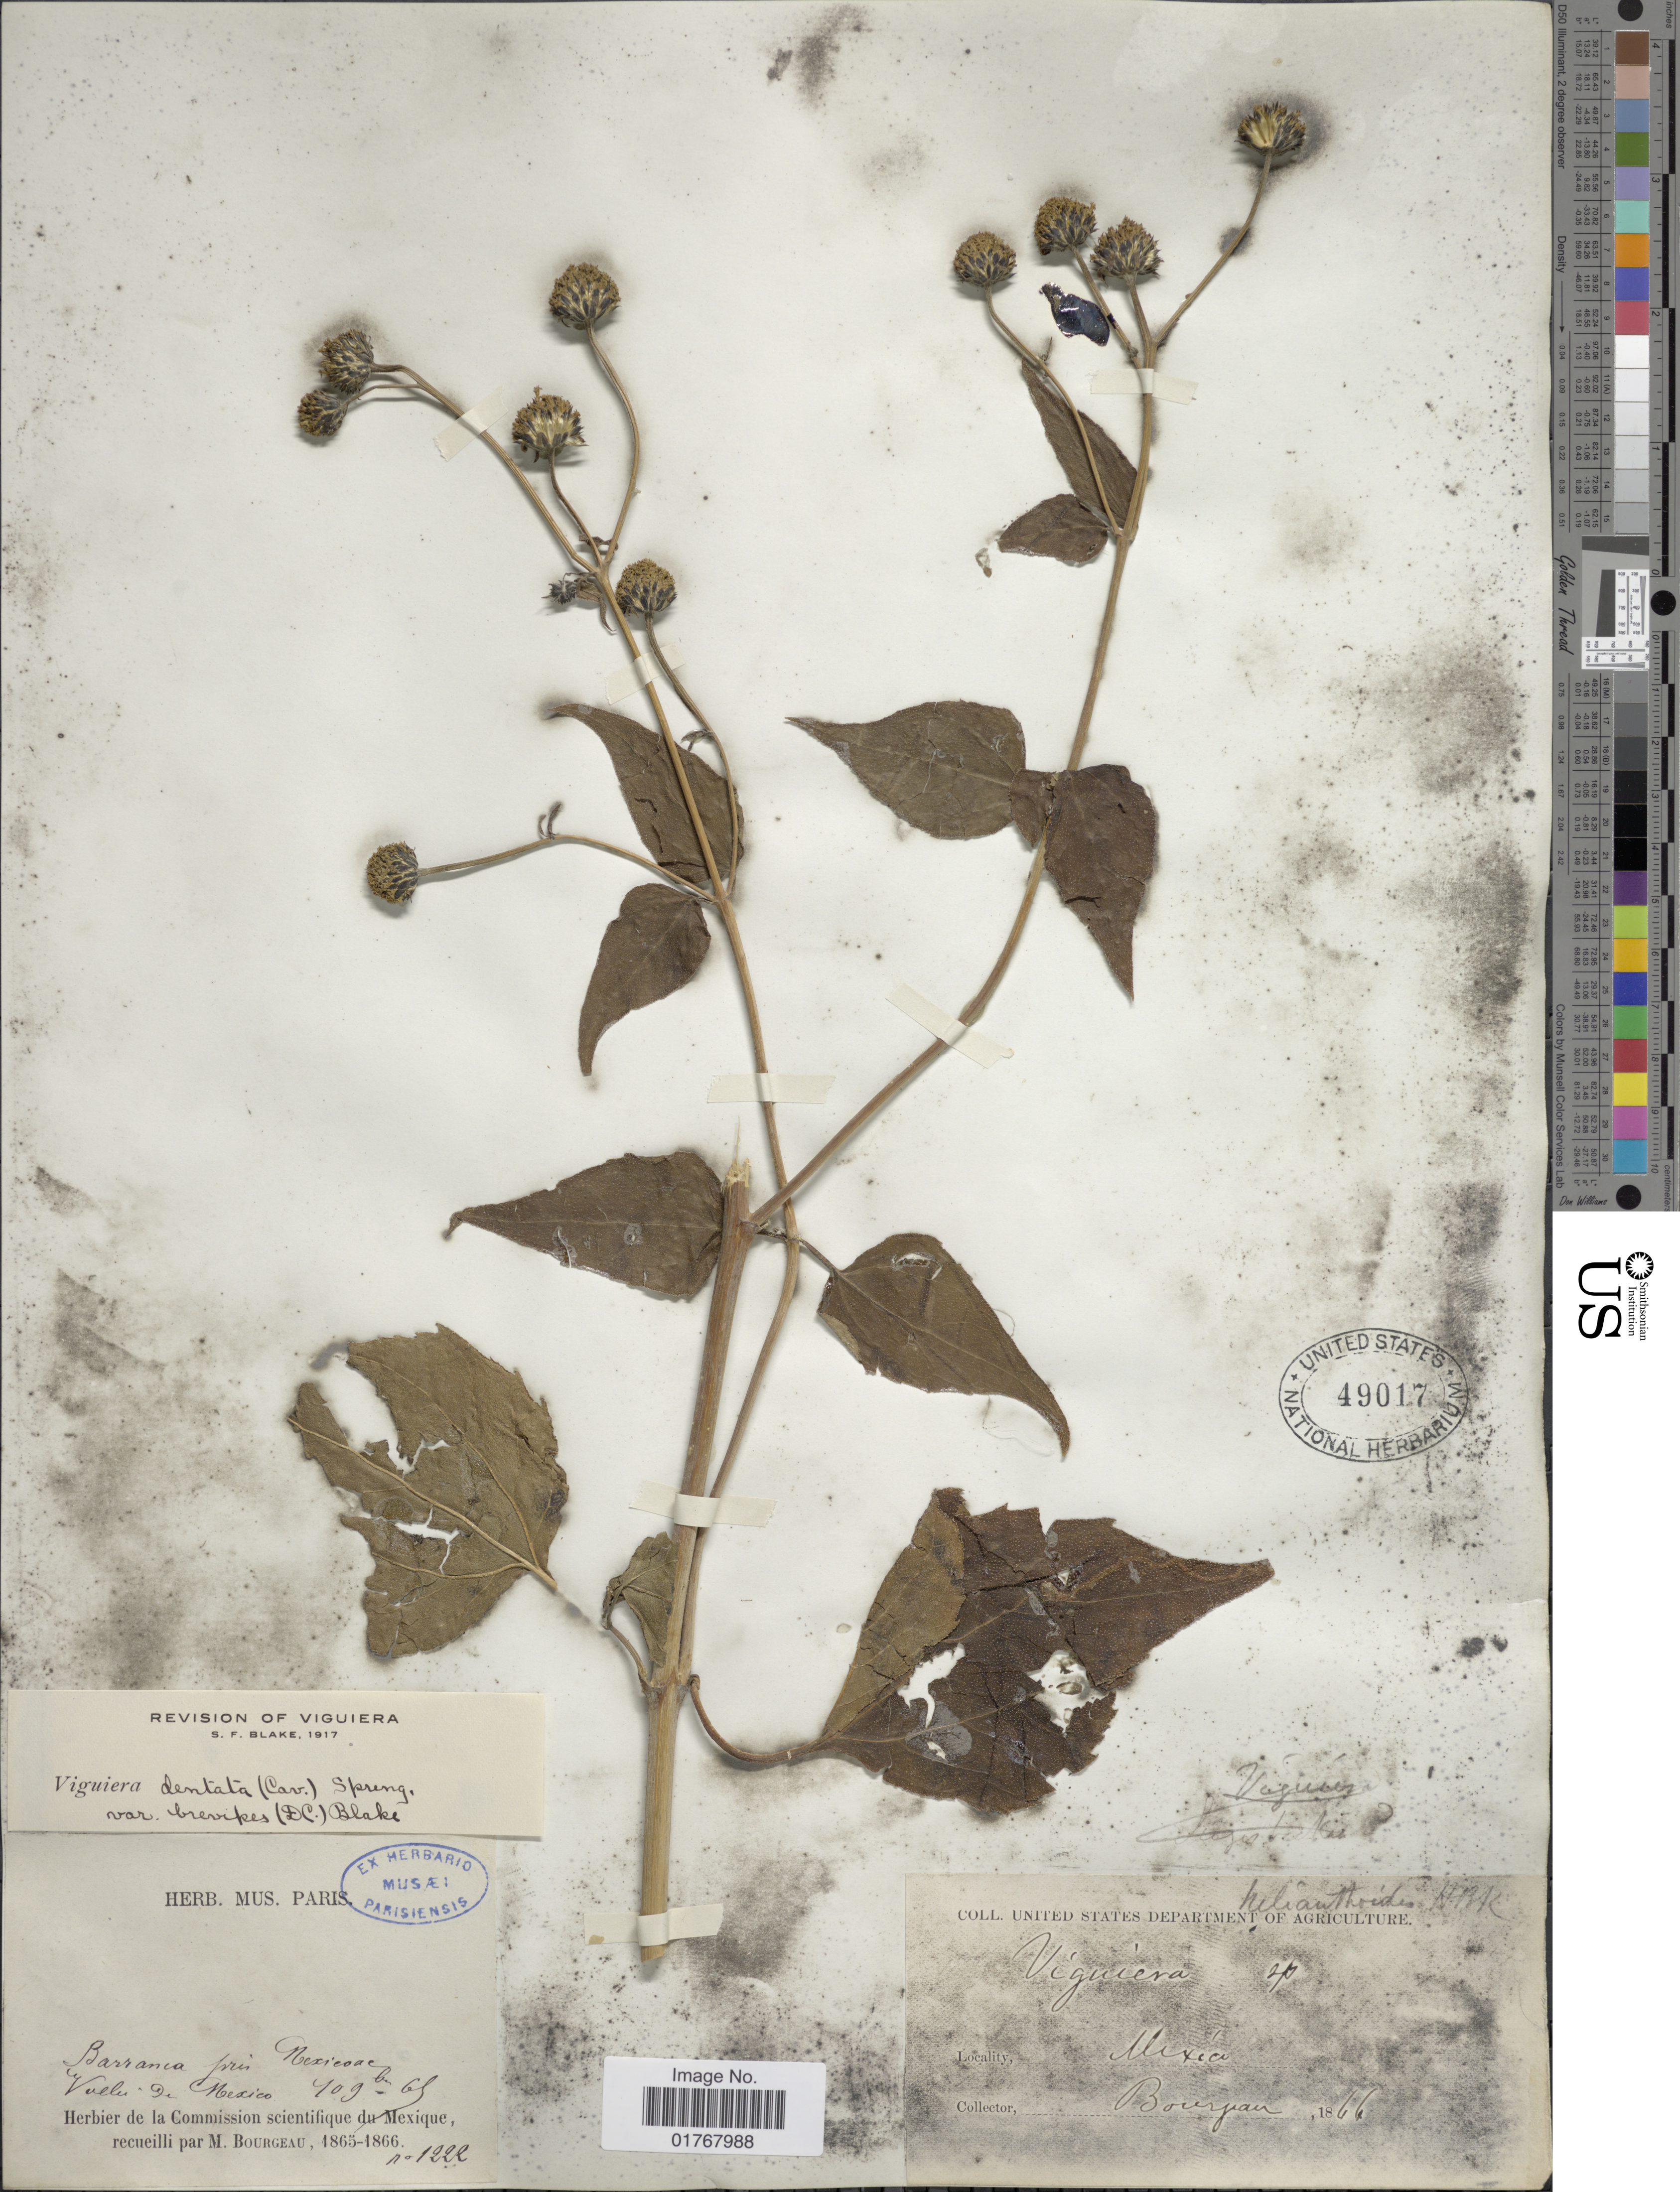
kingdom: Plantae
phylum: Tracheophyta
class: Magnoliopsida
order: Asterales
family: Asteraceae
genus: Viguiera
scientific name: Viguiera dentata var. brevipes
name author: (DC.) S.F. Blake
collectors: M. Bourgeau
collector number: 1222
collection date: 1866-11-10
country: Mexico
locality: Barranca prés Mexicoae Vallee de Mexico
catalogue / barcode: US 49017